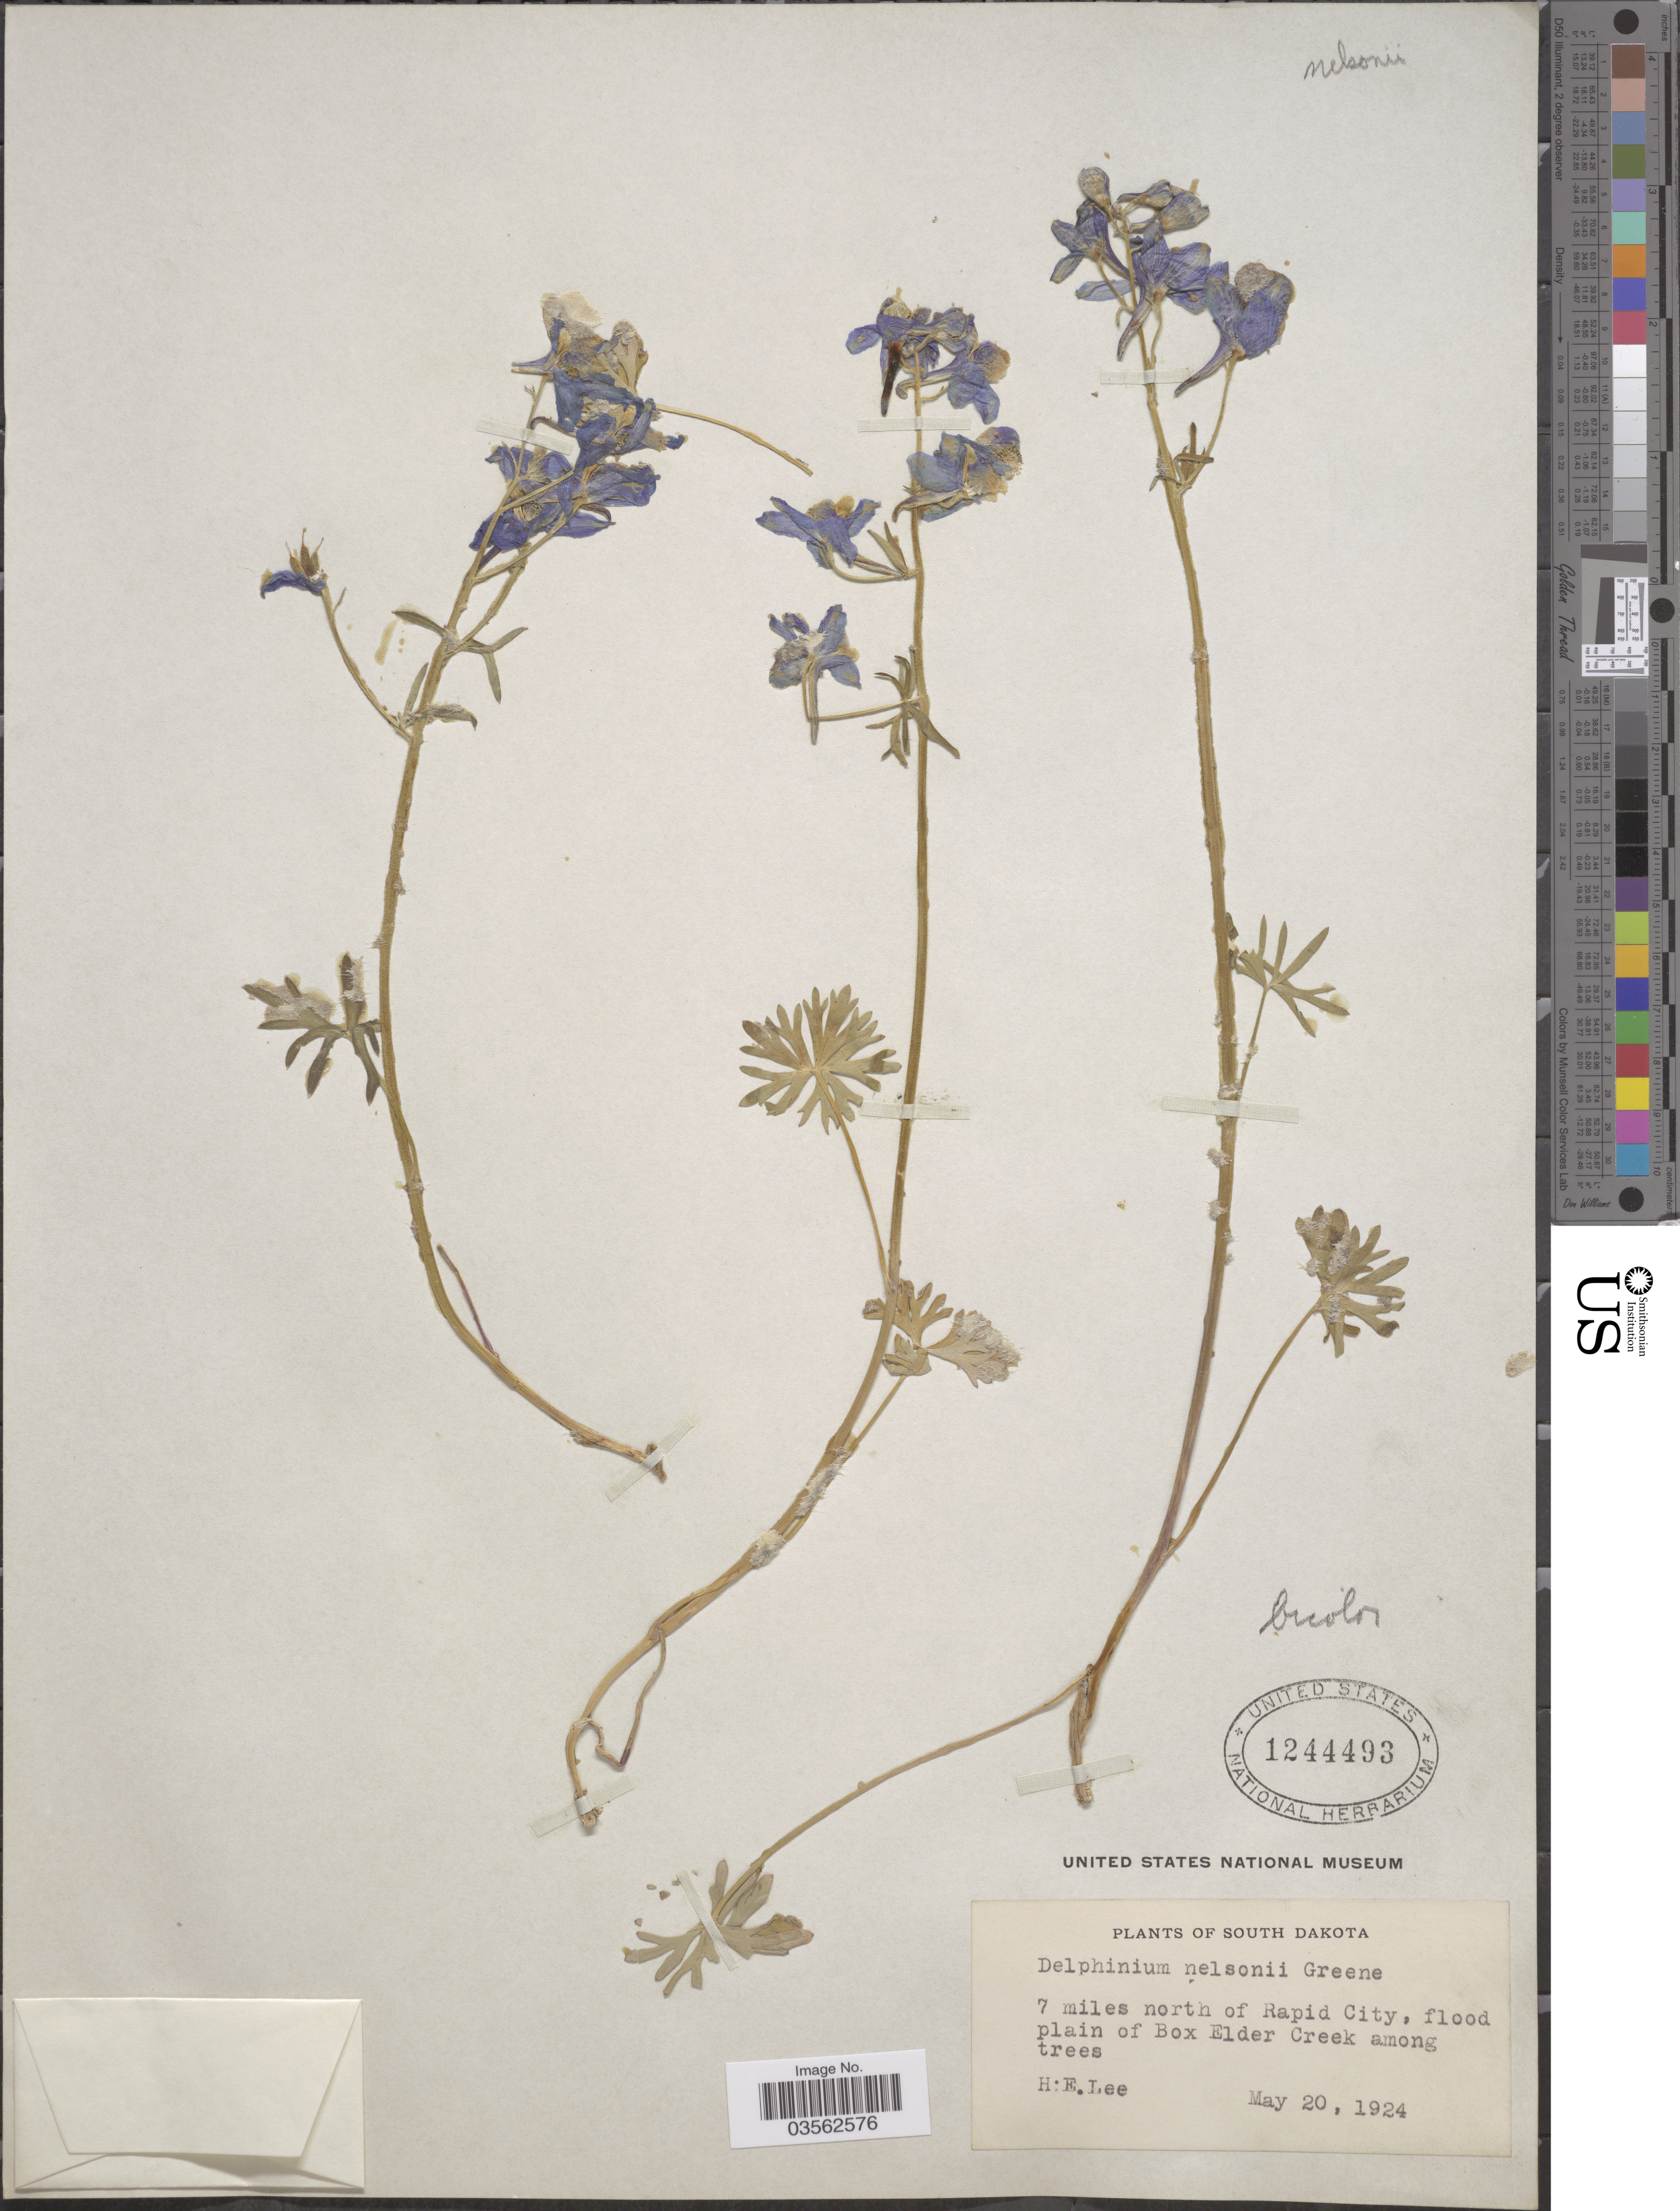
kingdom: Plantae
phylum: Tracheophyta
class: Magnoliopsida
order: Ranunculales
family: Ranunculaceae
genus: Delphinium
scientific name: Delphinium bicolor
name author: Nutt.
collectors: H. Lee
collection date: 1924-05-20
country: United States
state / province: South Dakota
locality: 7 miles north of Rapid City, flood plain of Box Elder Creek among trees.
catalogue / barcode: US 1244493